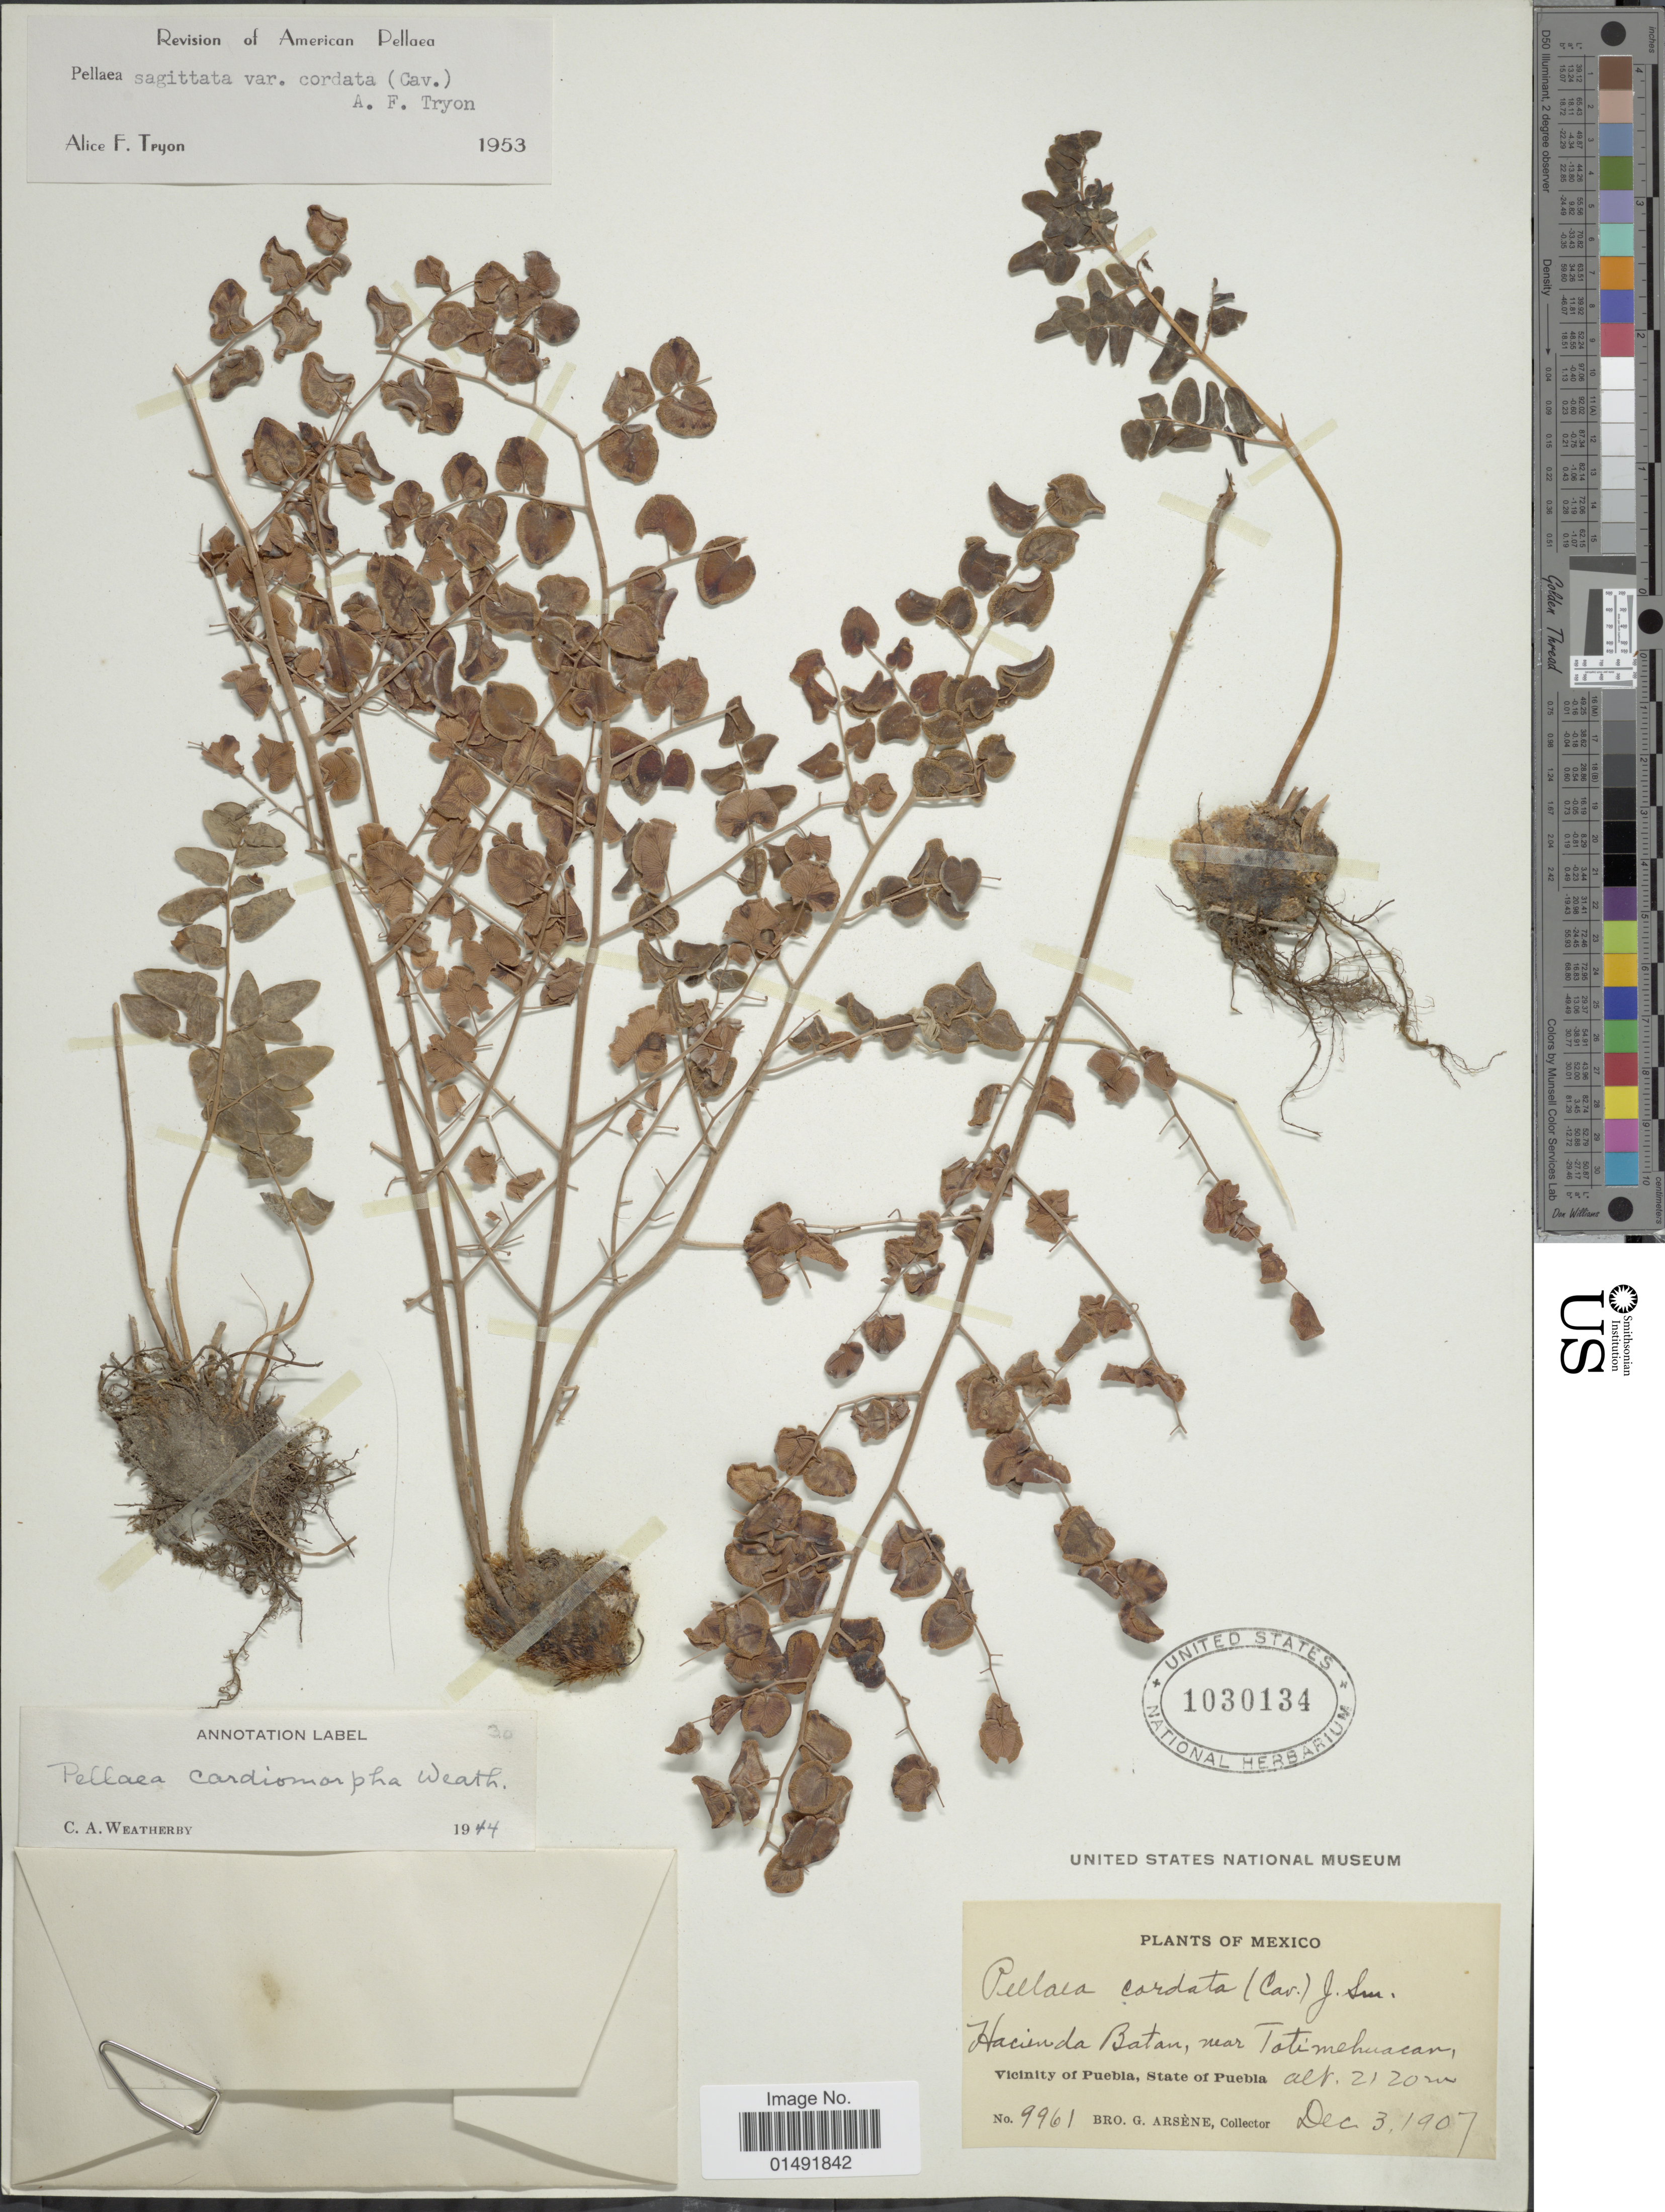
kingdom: Plantae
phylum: Tracheophyta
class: Polypodiopsida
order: Polypodiales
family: Pteridaceae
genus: Pellaea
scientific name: Pellaea cordifolia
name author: (Sessé) A.R. Sm.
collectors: Bro. G. Arsène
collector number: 9961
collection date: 1907-12-03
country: Mexico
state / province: Puebla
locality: Hacienda Batan, near Totimehuacan, Vicinity of Puebla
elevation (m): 2120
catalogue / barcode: US 1030134